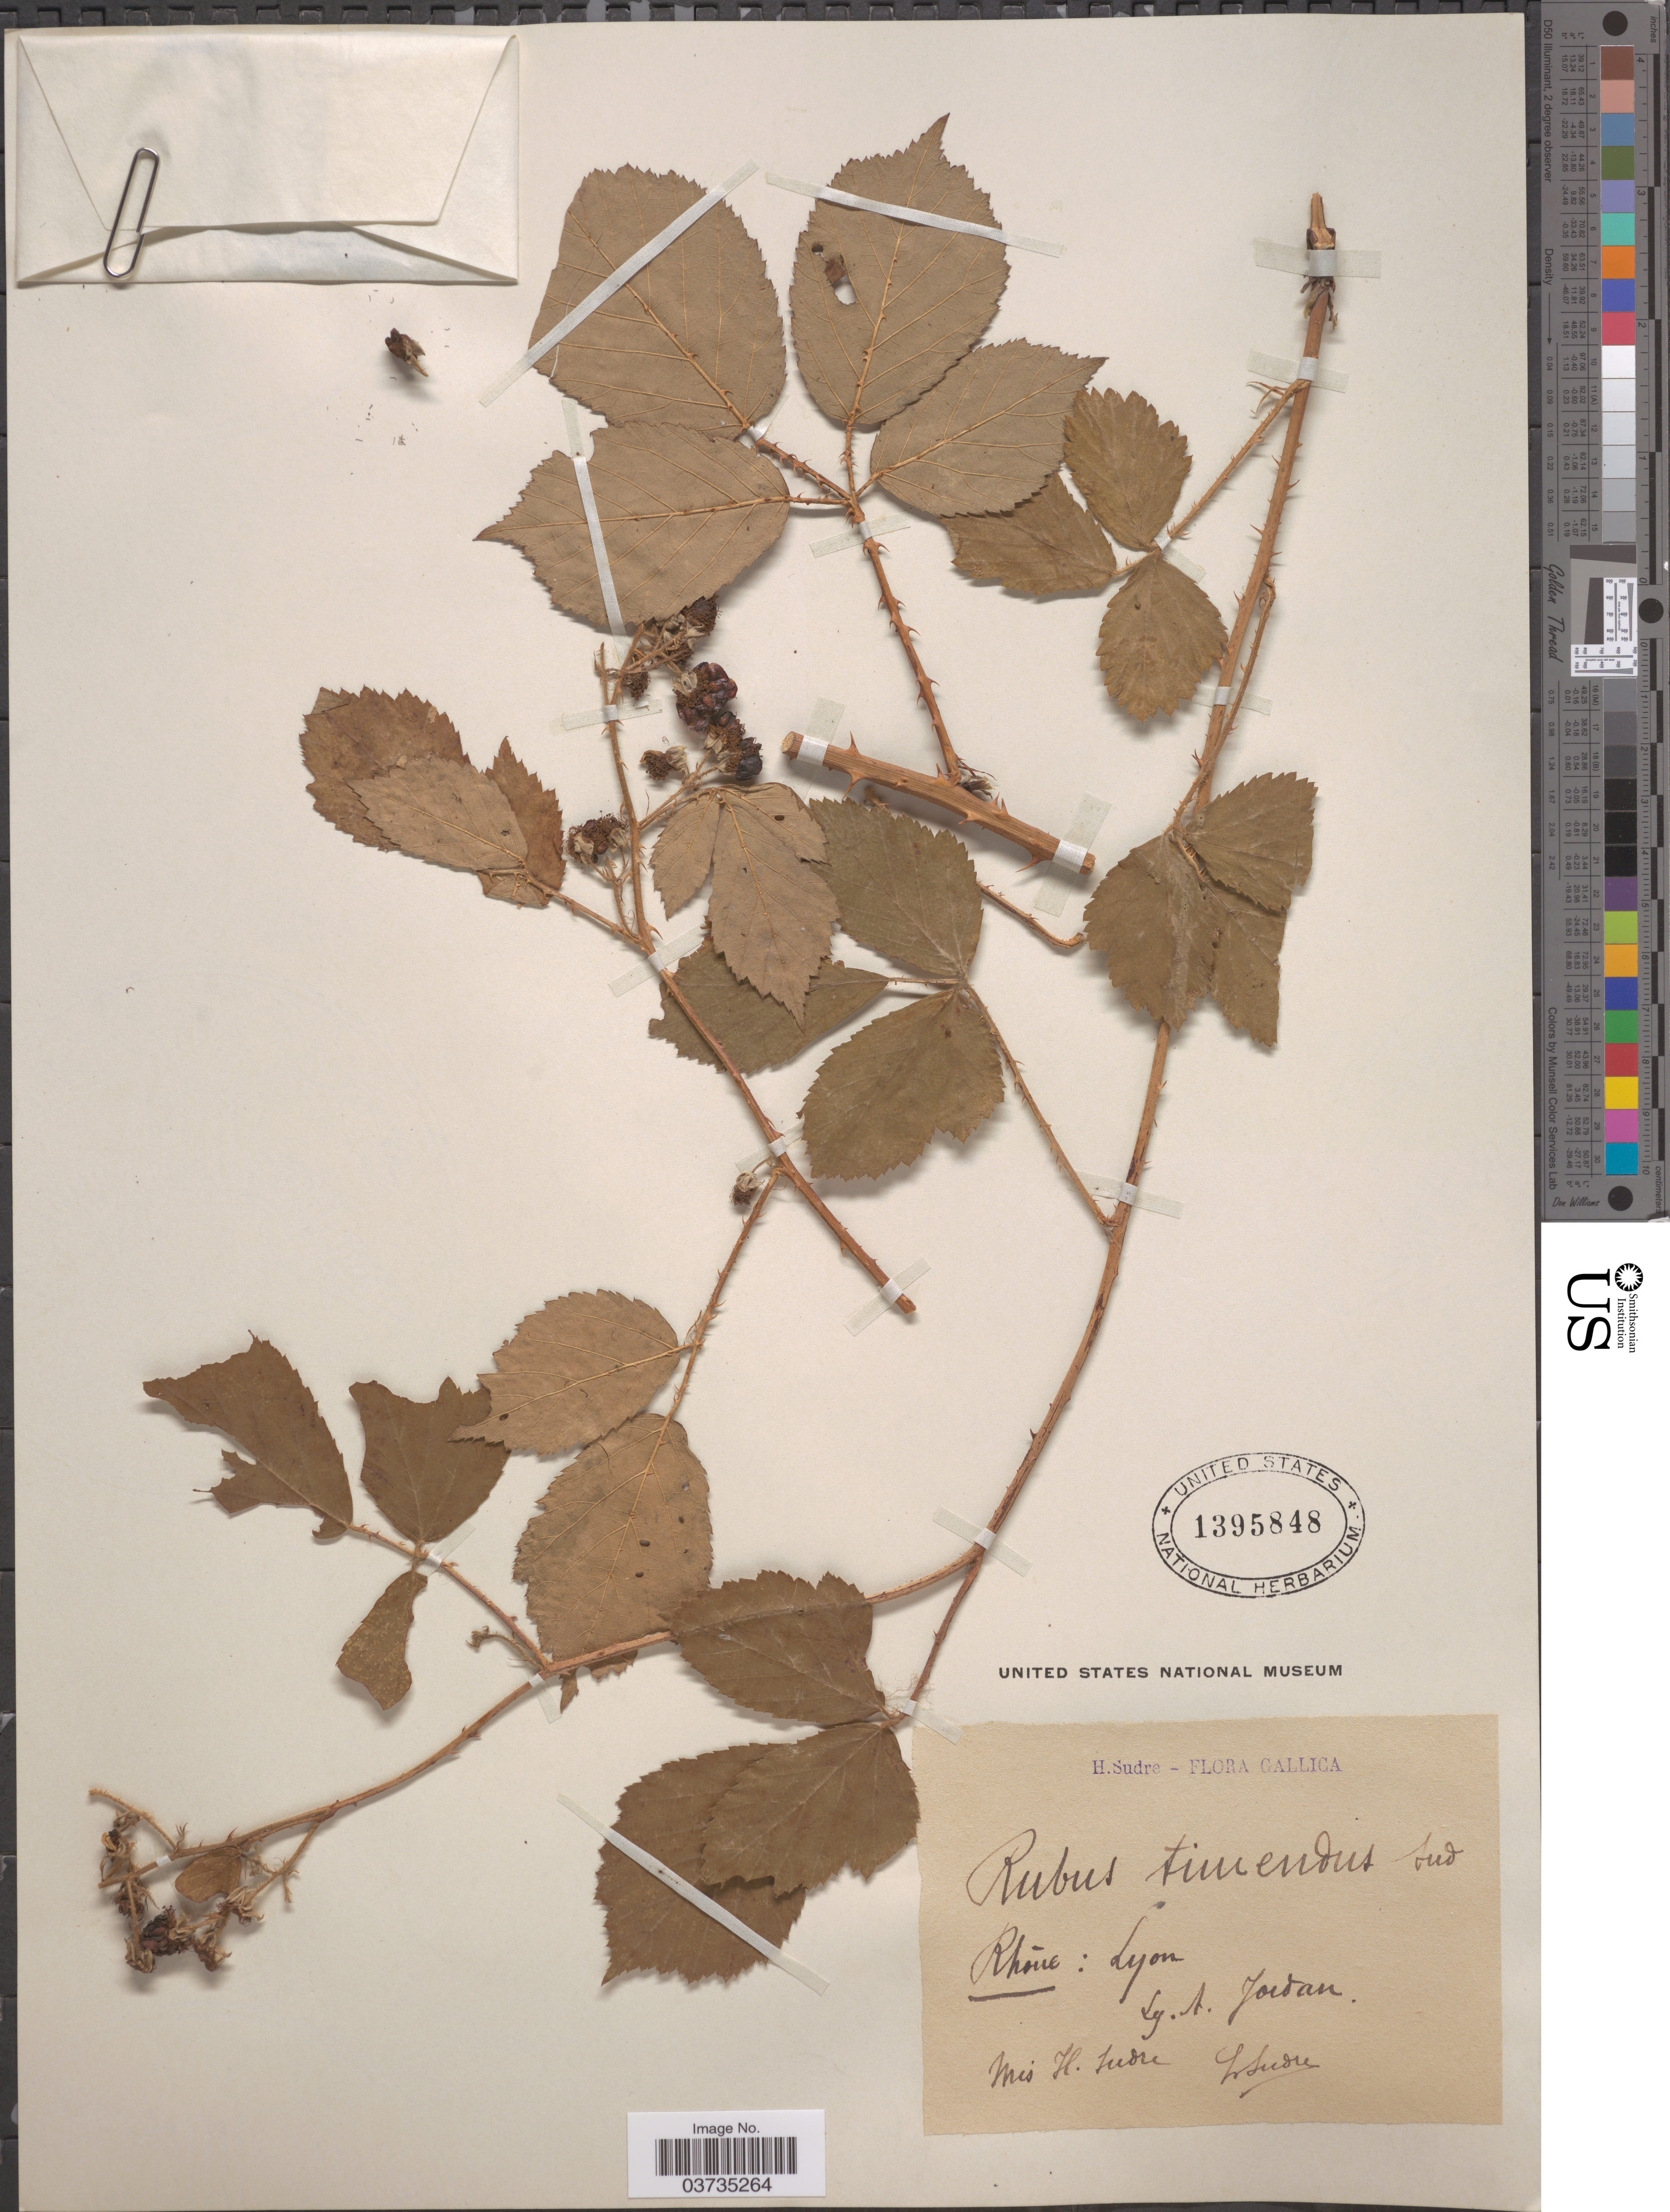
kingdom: Plantae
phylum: Tracheophyta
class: Magnoliopsida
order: Rosales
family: Rosaceae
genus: Rubus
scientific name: Rubus timendus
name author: Sudre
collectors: A. Jordan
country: France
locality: Gallica. Rhône: Lyon.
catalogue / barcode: US 1395848